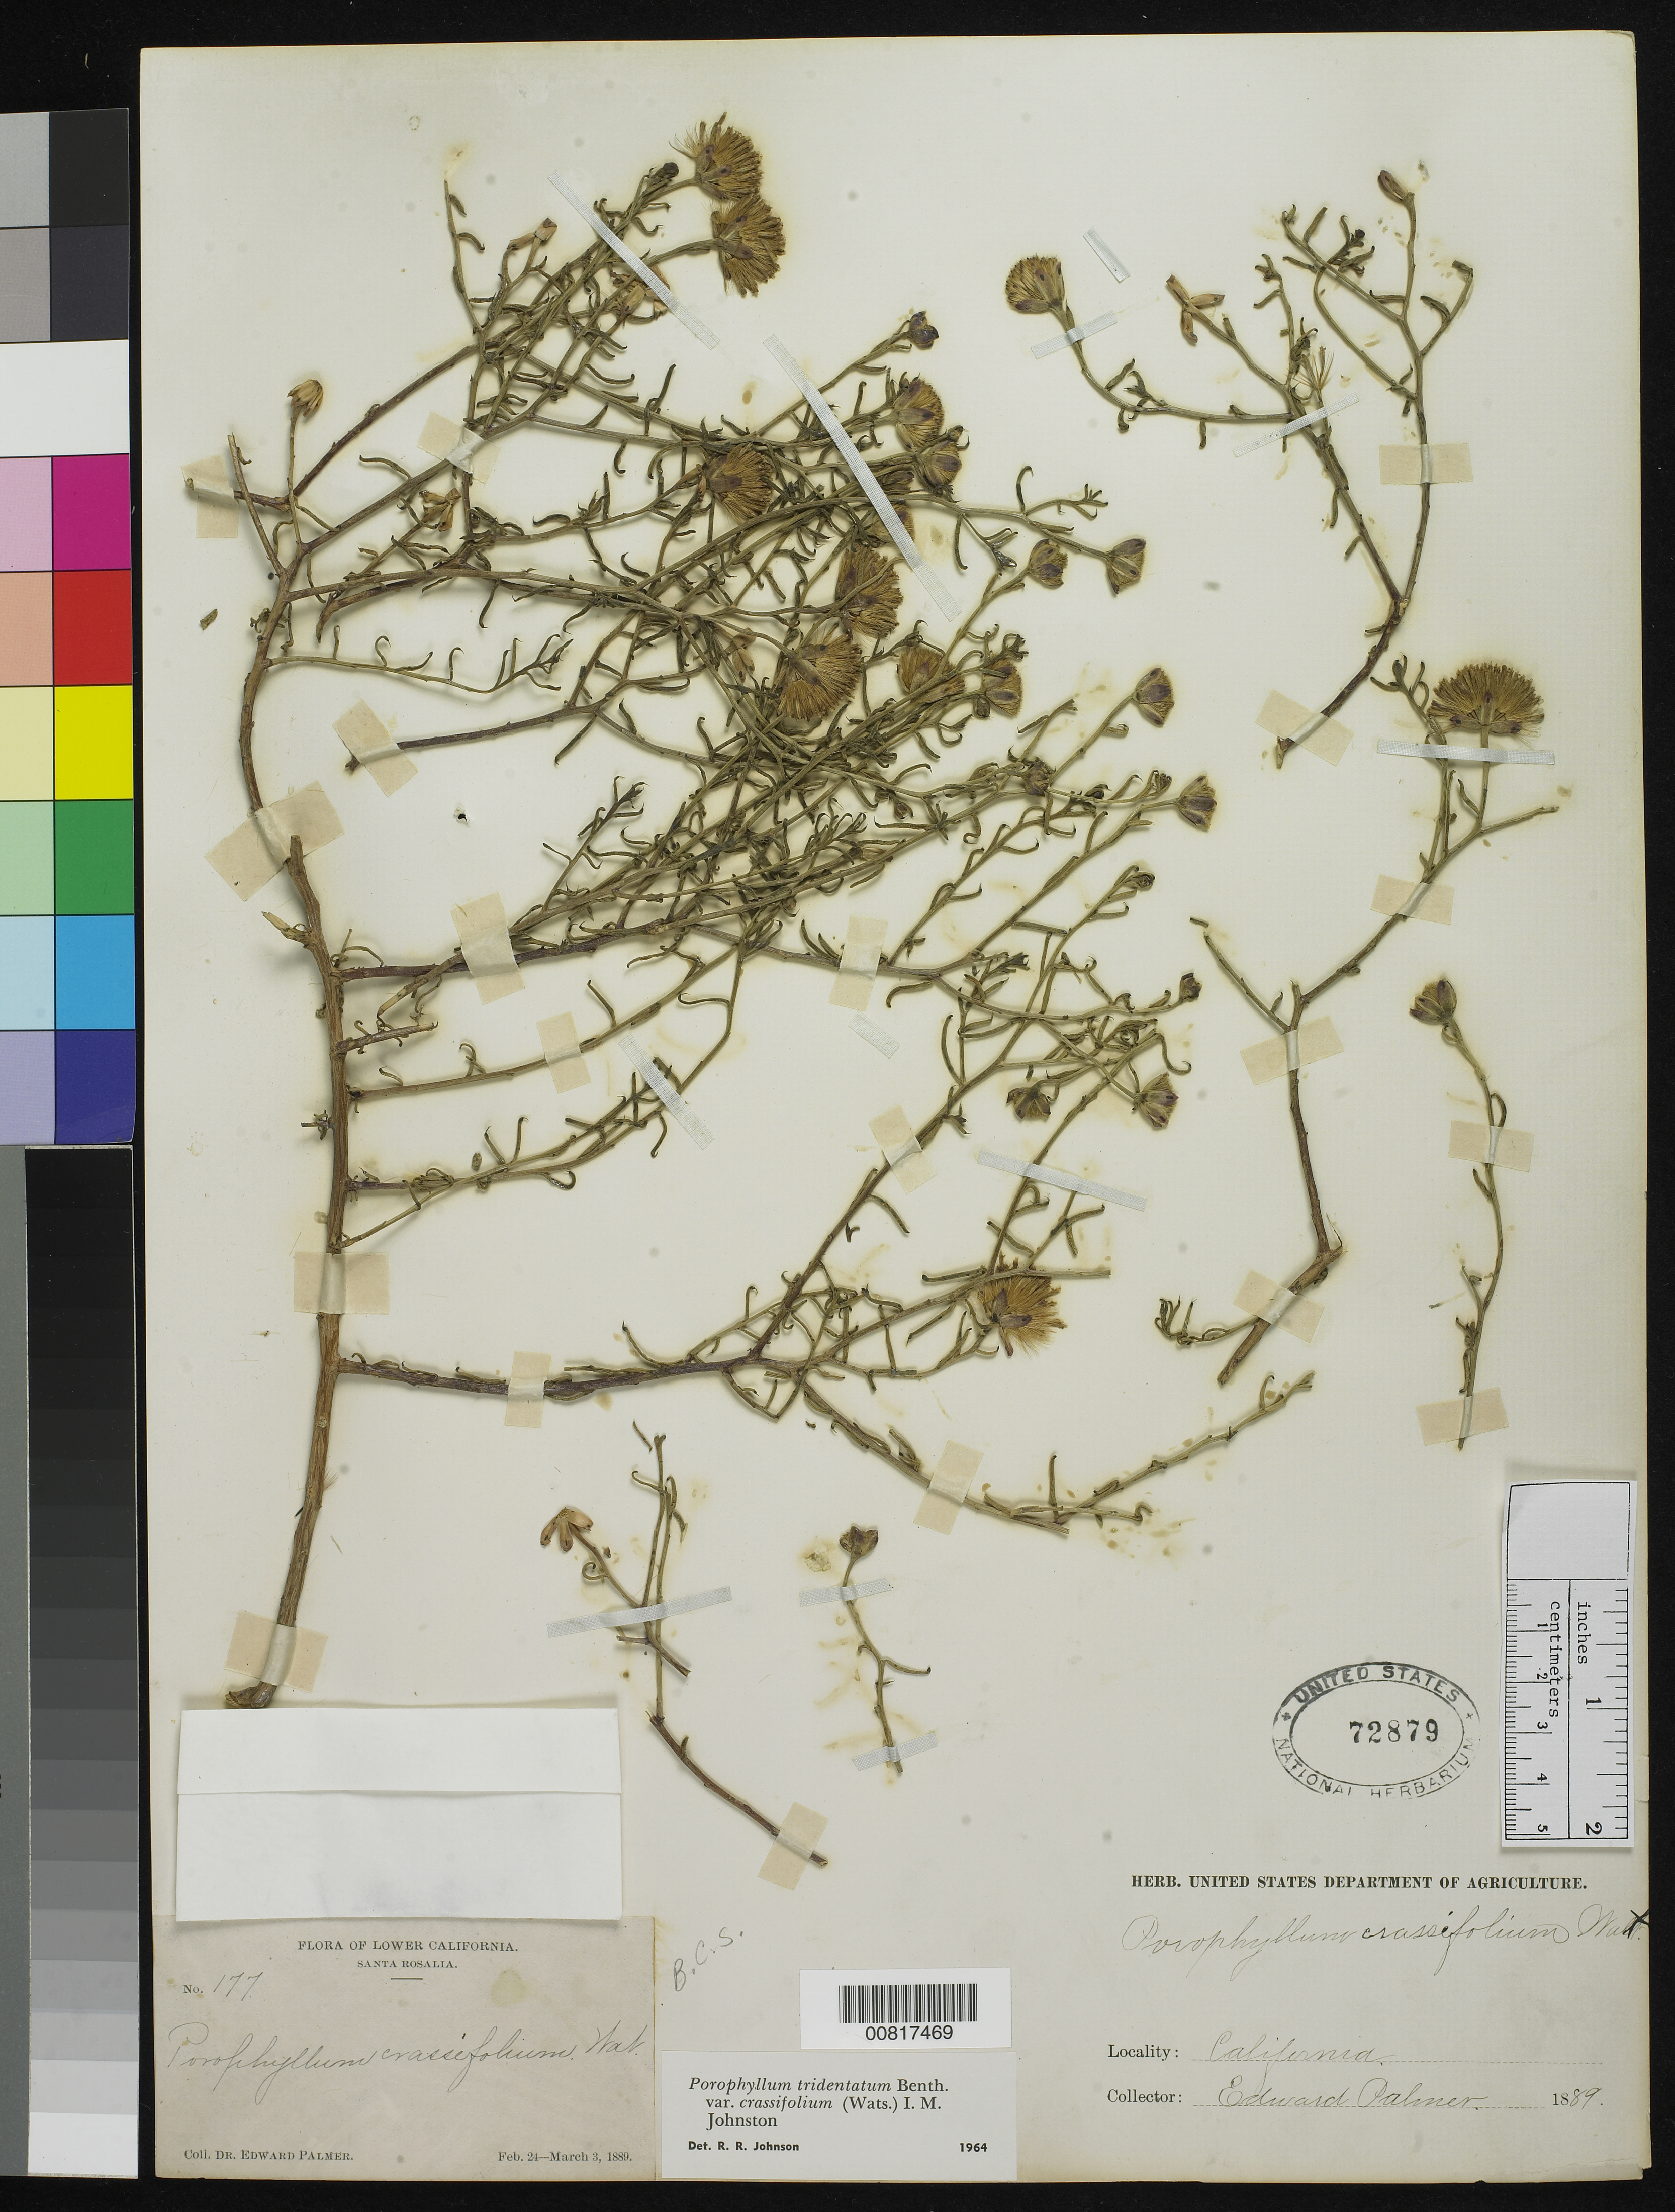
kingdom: Plantae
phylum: Tracheophyta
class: Magnoliopsida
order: Asterales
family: Asteraceae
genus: Bajacalia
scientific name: Bajacalia crassifolia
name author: (S. Watson) Loockerman et al.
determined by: Anzuinelli, M.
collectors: E. Palmer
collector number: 177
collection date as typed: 24 Feb 1889 to 03 Mar 1889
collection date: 1889-02-24/1889-03-03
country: Mexico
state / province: Baja California Sur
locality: Lower California, Santa Rosalia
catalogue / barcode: US 72879